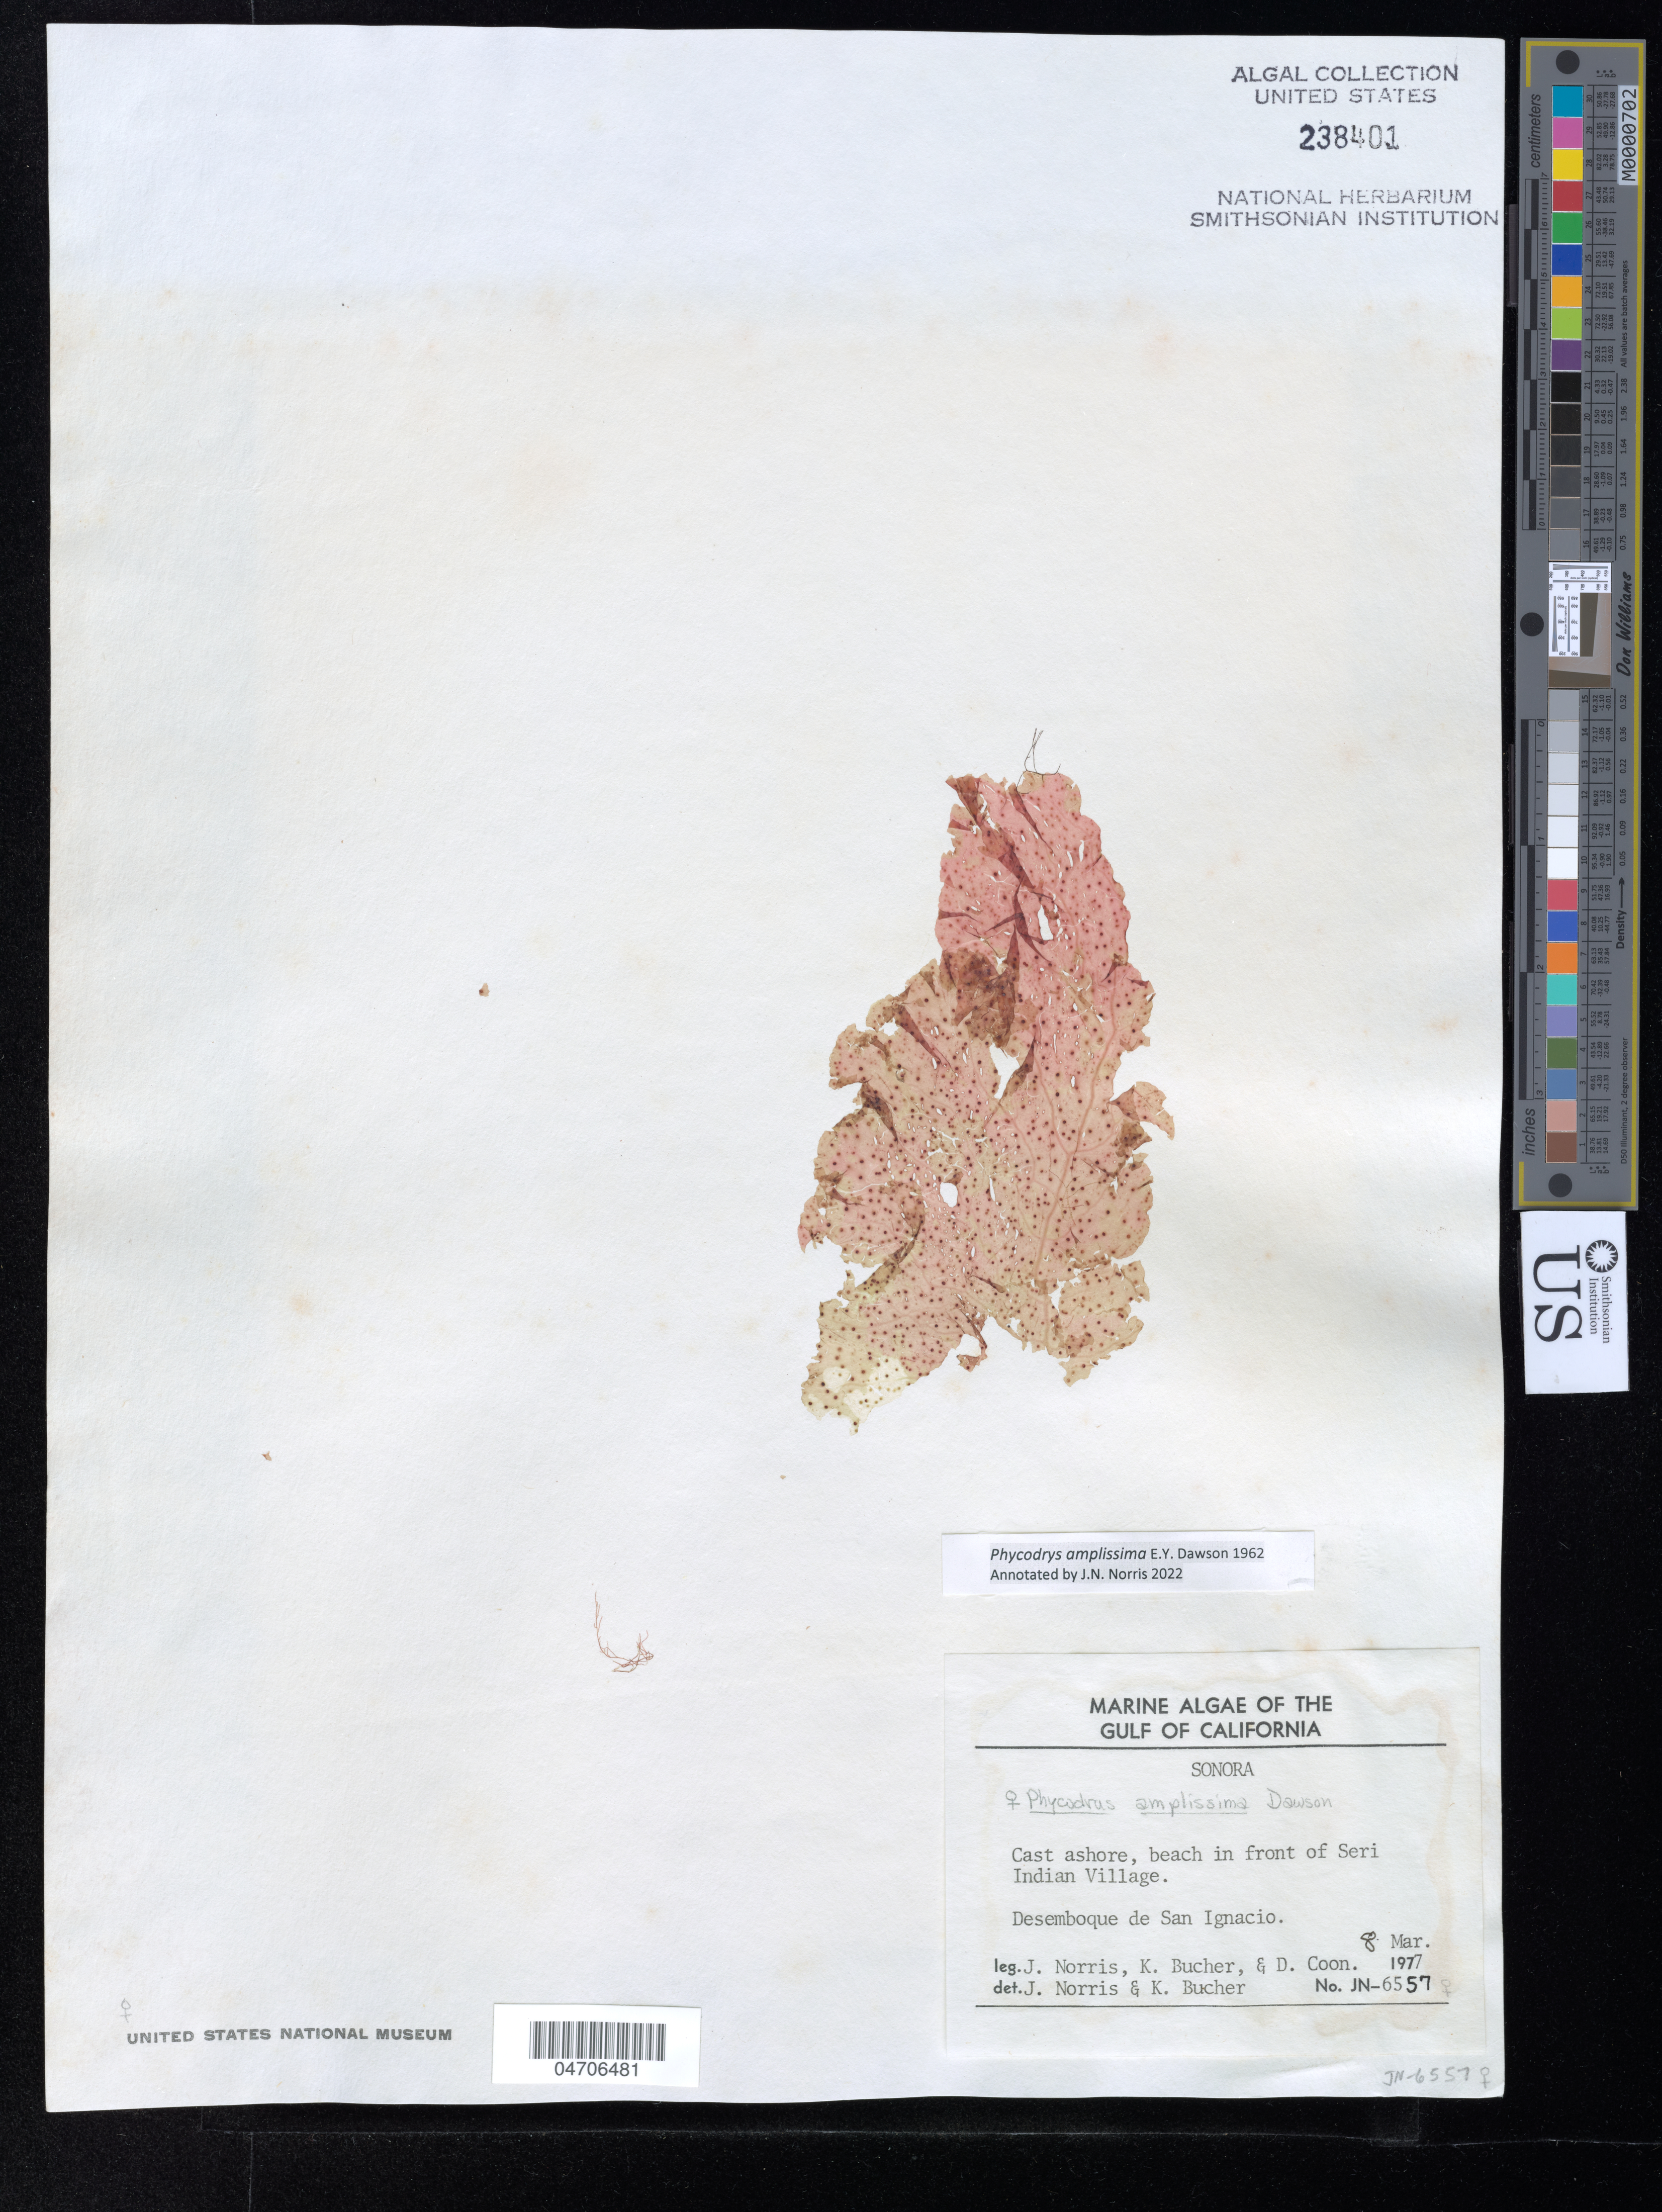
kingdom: Plantae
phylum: Rhodophyta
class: Florideophyceae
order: Ceramiales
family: Delesseriaceae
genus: Phycodrys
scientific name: Phycodrys amplissima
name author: E.Y. Dawson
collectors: J. Norris, K. E. Bucher & D. Coon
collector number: JN-6557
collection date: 1977-03-08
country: Mexico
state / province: Sonora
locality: The Gulf of California. Cast ashore, beach in front of Seri Indian Village. Desemboque de San Ignacio.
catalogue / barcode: US 238401